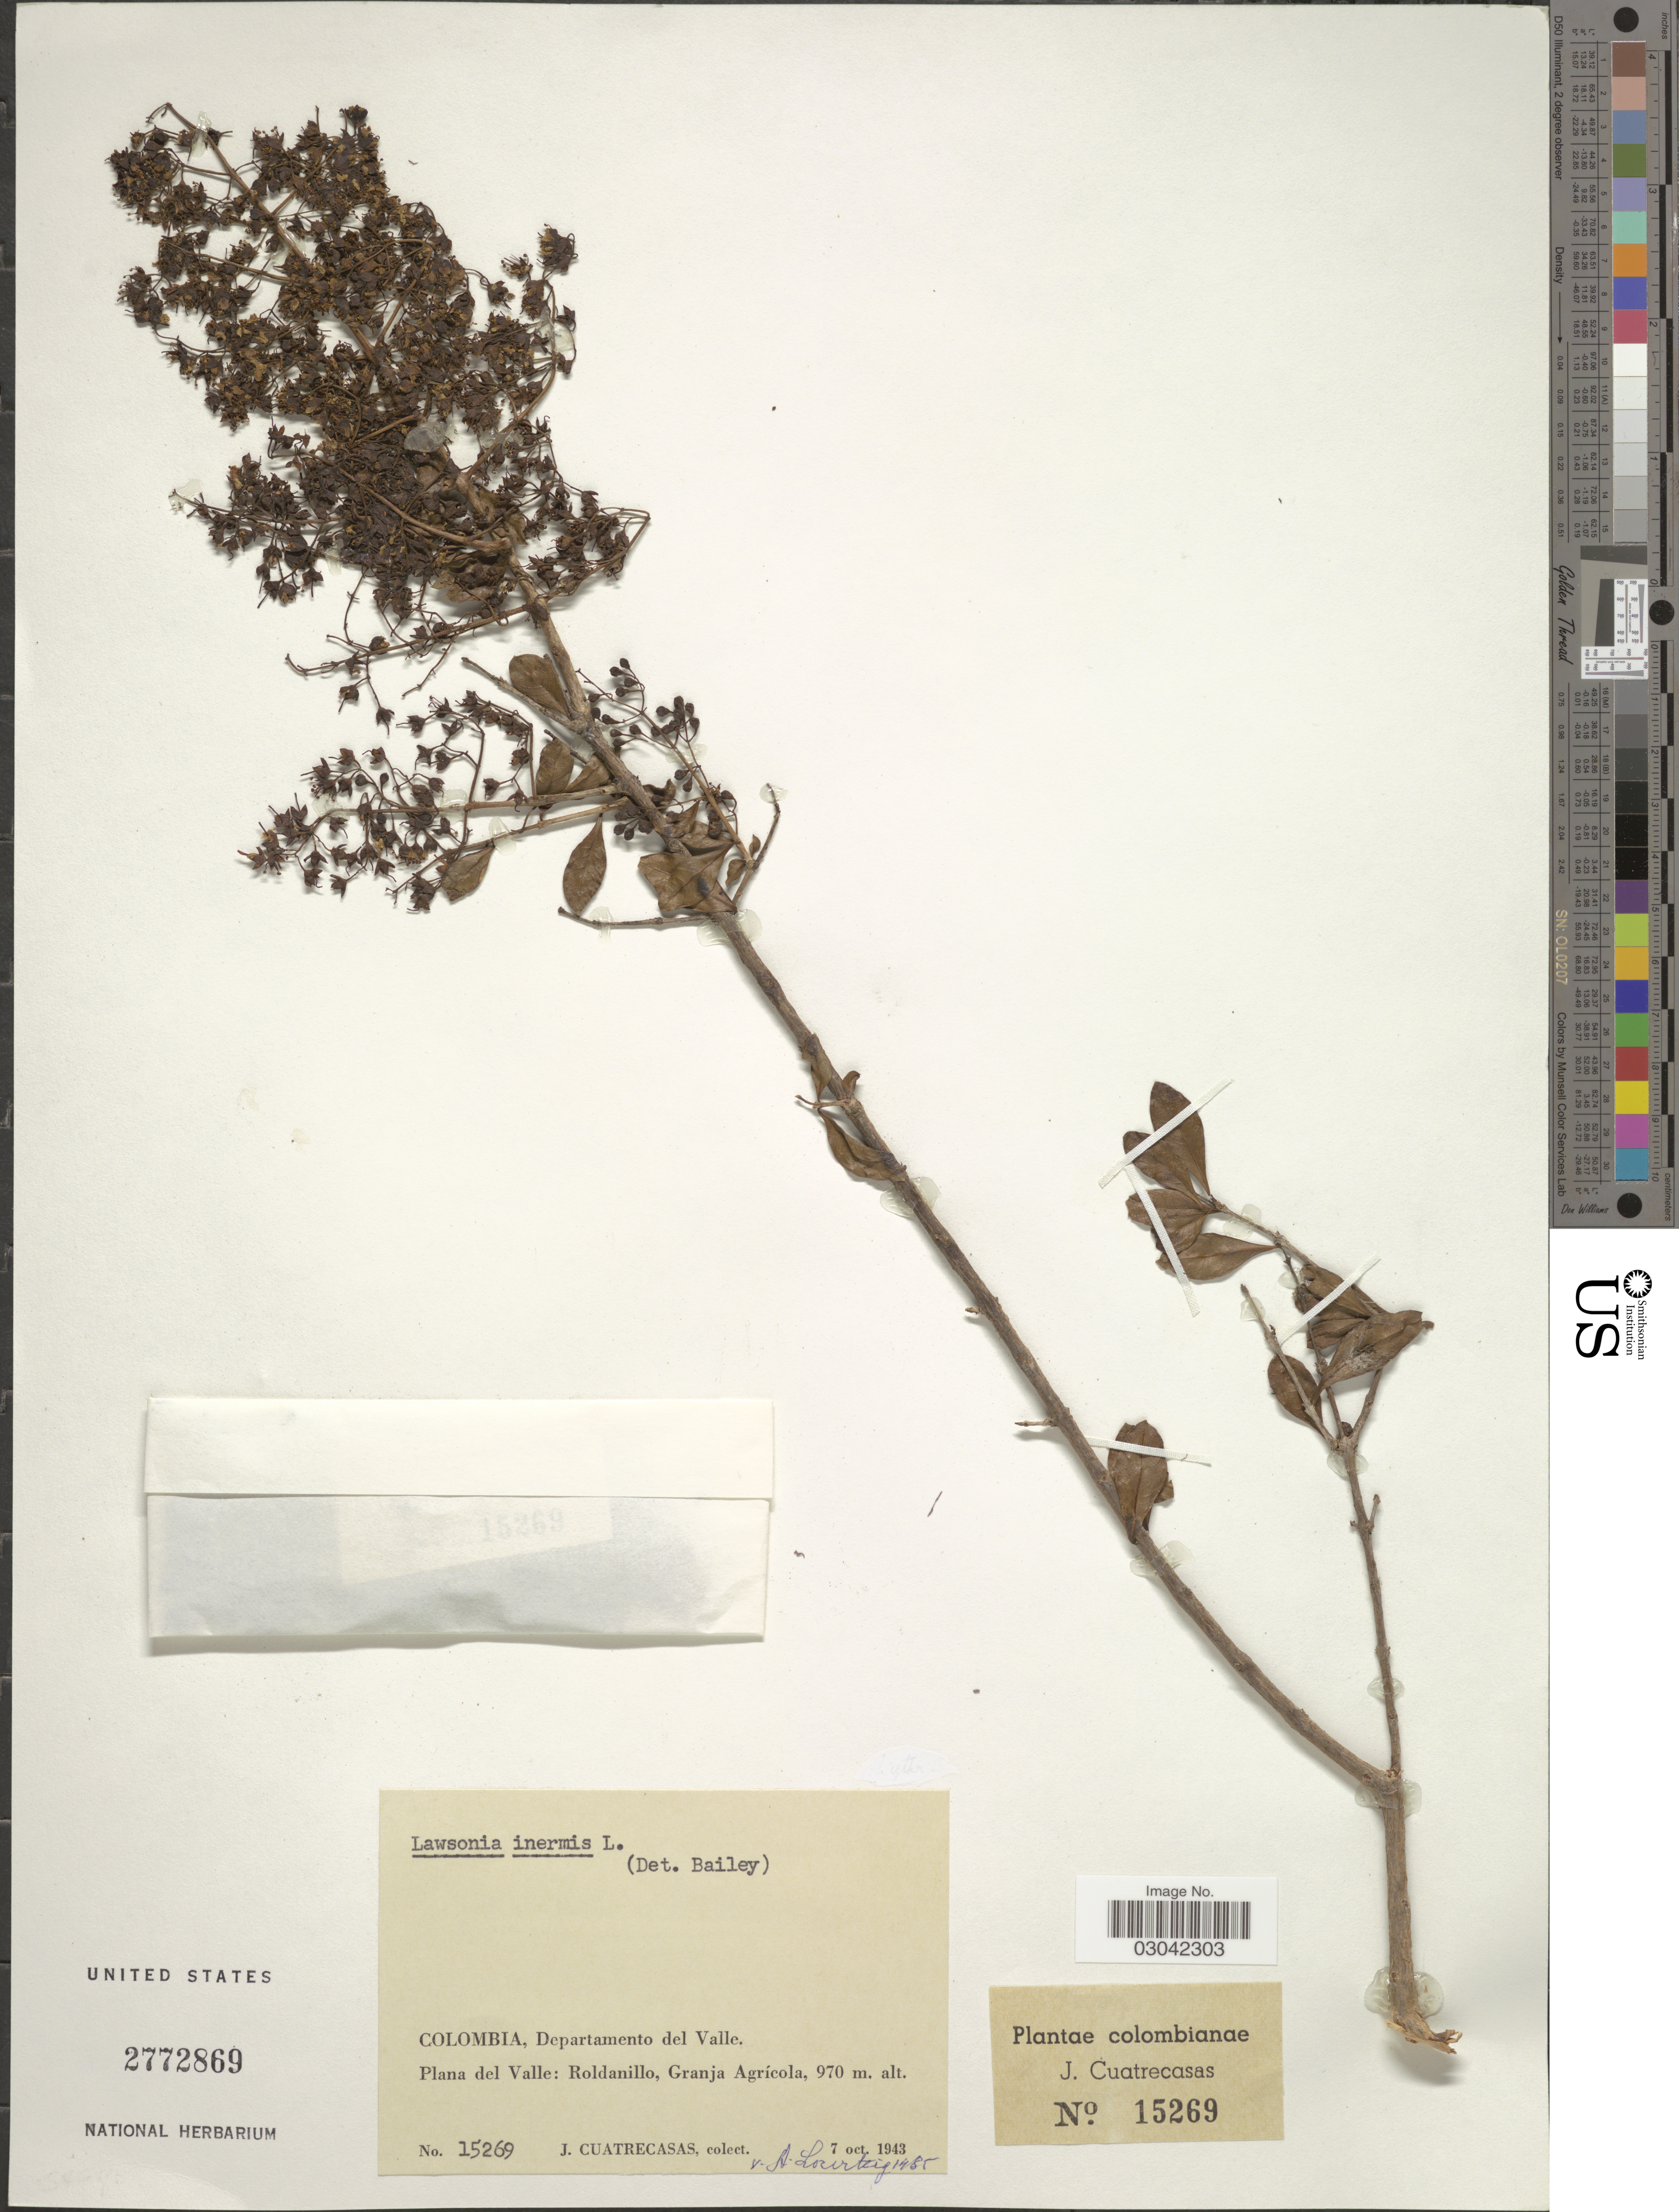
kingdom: Plantae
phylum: Tracheophyta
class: Magnoliopsida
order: Myrtales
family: Lythraceae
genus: Lawsonia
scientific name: Lawsonia inermis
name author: L.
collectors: J. Cuatrecasas & A. Lourteig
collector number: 15269/1485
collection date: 1943-10-07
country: Colombia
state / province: Valle del Cauca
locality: Departamento del Valle. Plana del Valle: Roldanillo, Granja Agrícola.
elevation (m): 970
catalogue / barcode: US 2772869